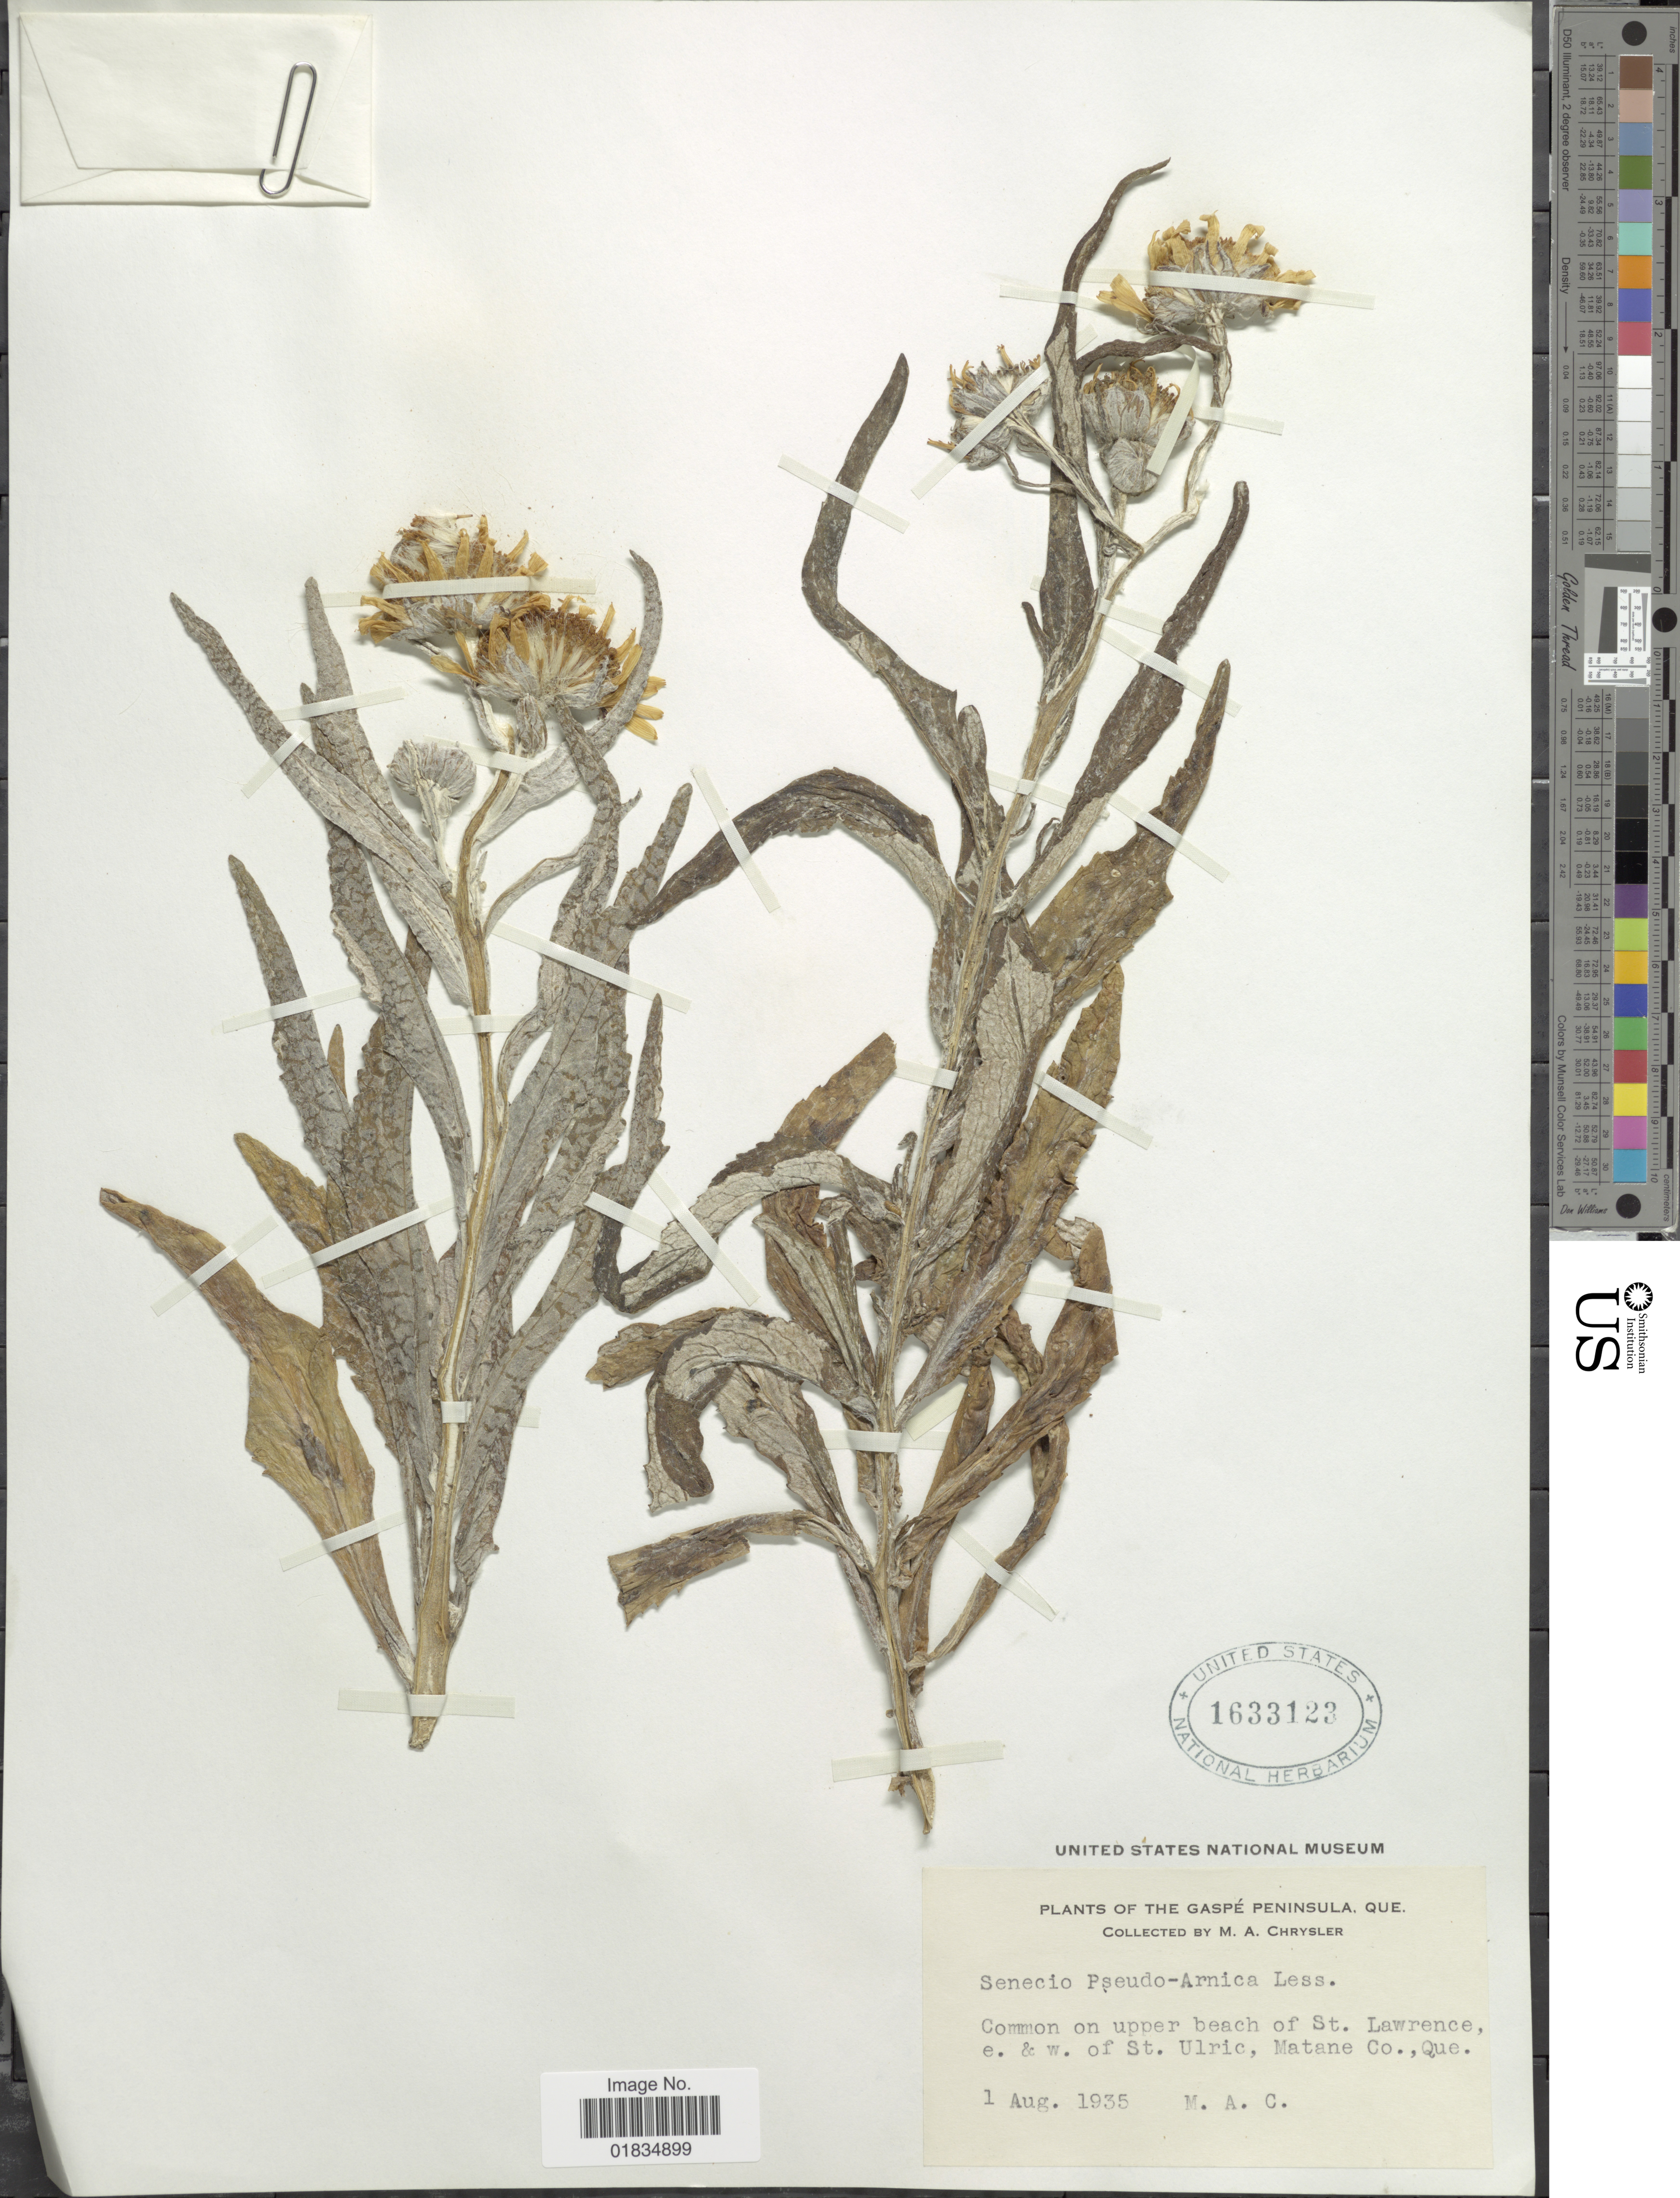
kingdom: Plantae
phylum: Tracheophyta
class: Magnoliopsida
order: Asterales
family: Asteraceae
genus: Senecio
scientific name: Senecio pseudoarnica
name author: Less.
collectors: M. A. Chrysler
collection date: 1935-08-01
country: Canada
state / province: Quebec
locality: Gaspe Peninsula. Upper beach of St. lawrence, e. & w. of St. Ulric, Matane Co.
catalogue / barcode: US 1633123